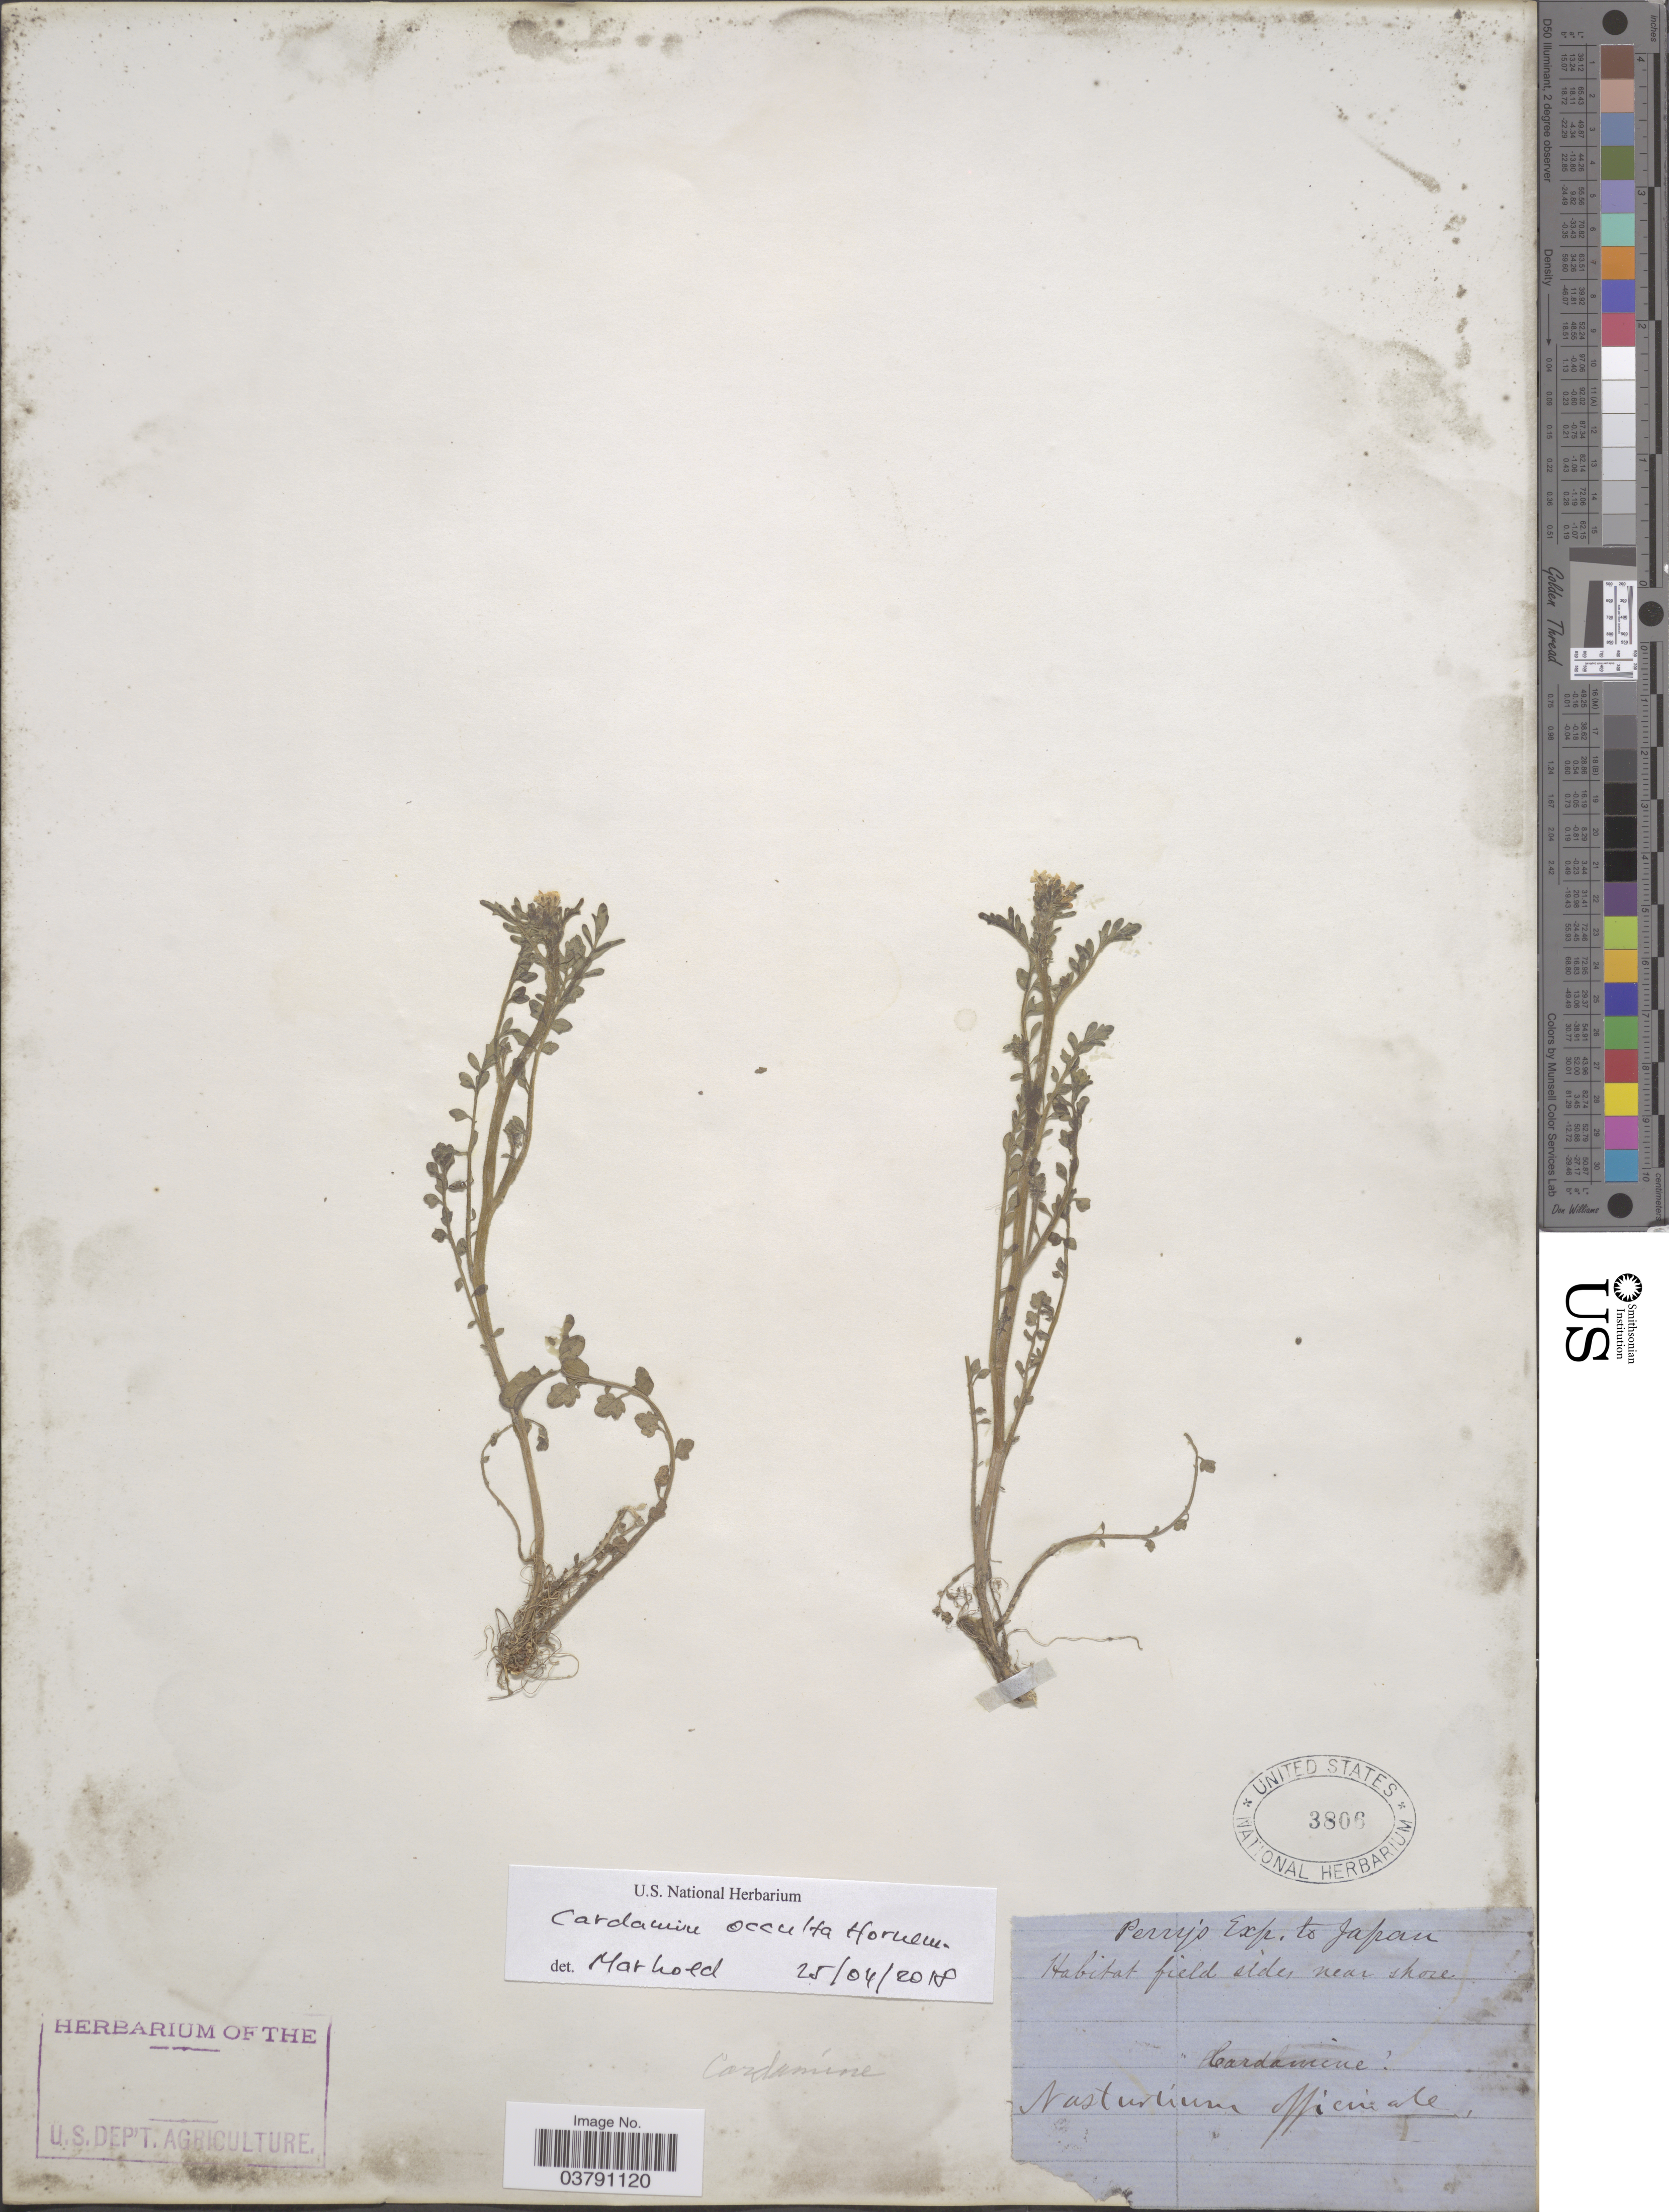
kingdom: Plantae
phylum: Tracheophyta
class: Magnoliopsida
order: Brassicales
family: Brassicaceae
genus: Cardamine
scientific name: Cardamine occulta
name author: Hornem.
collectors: -- Perry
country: Japan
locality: Field side, near shore.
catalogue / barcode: US 3806